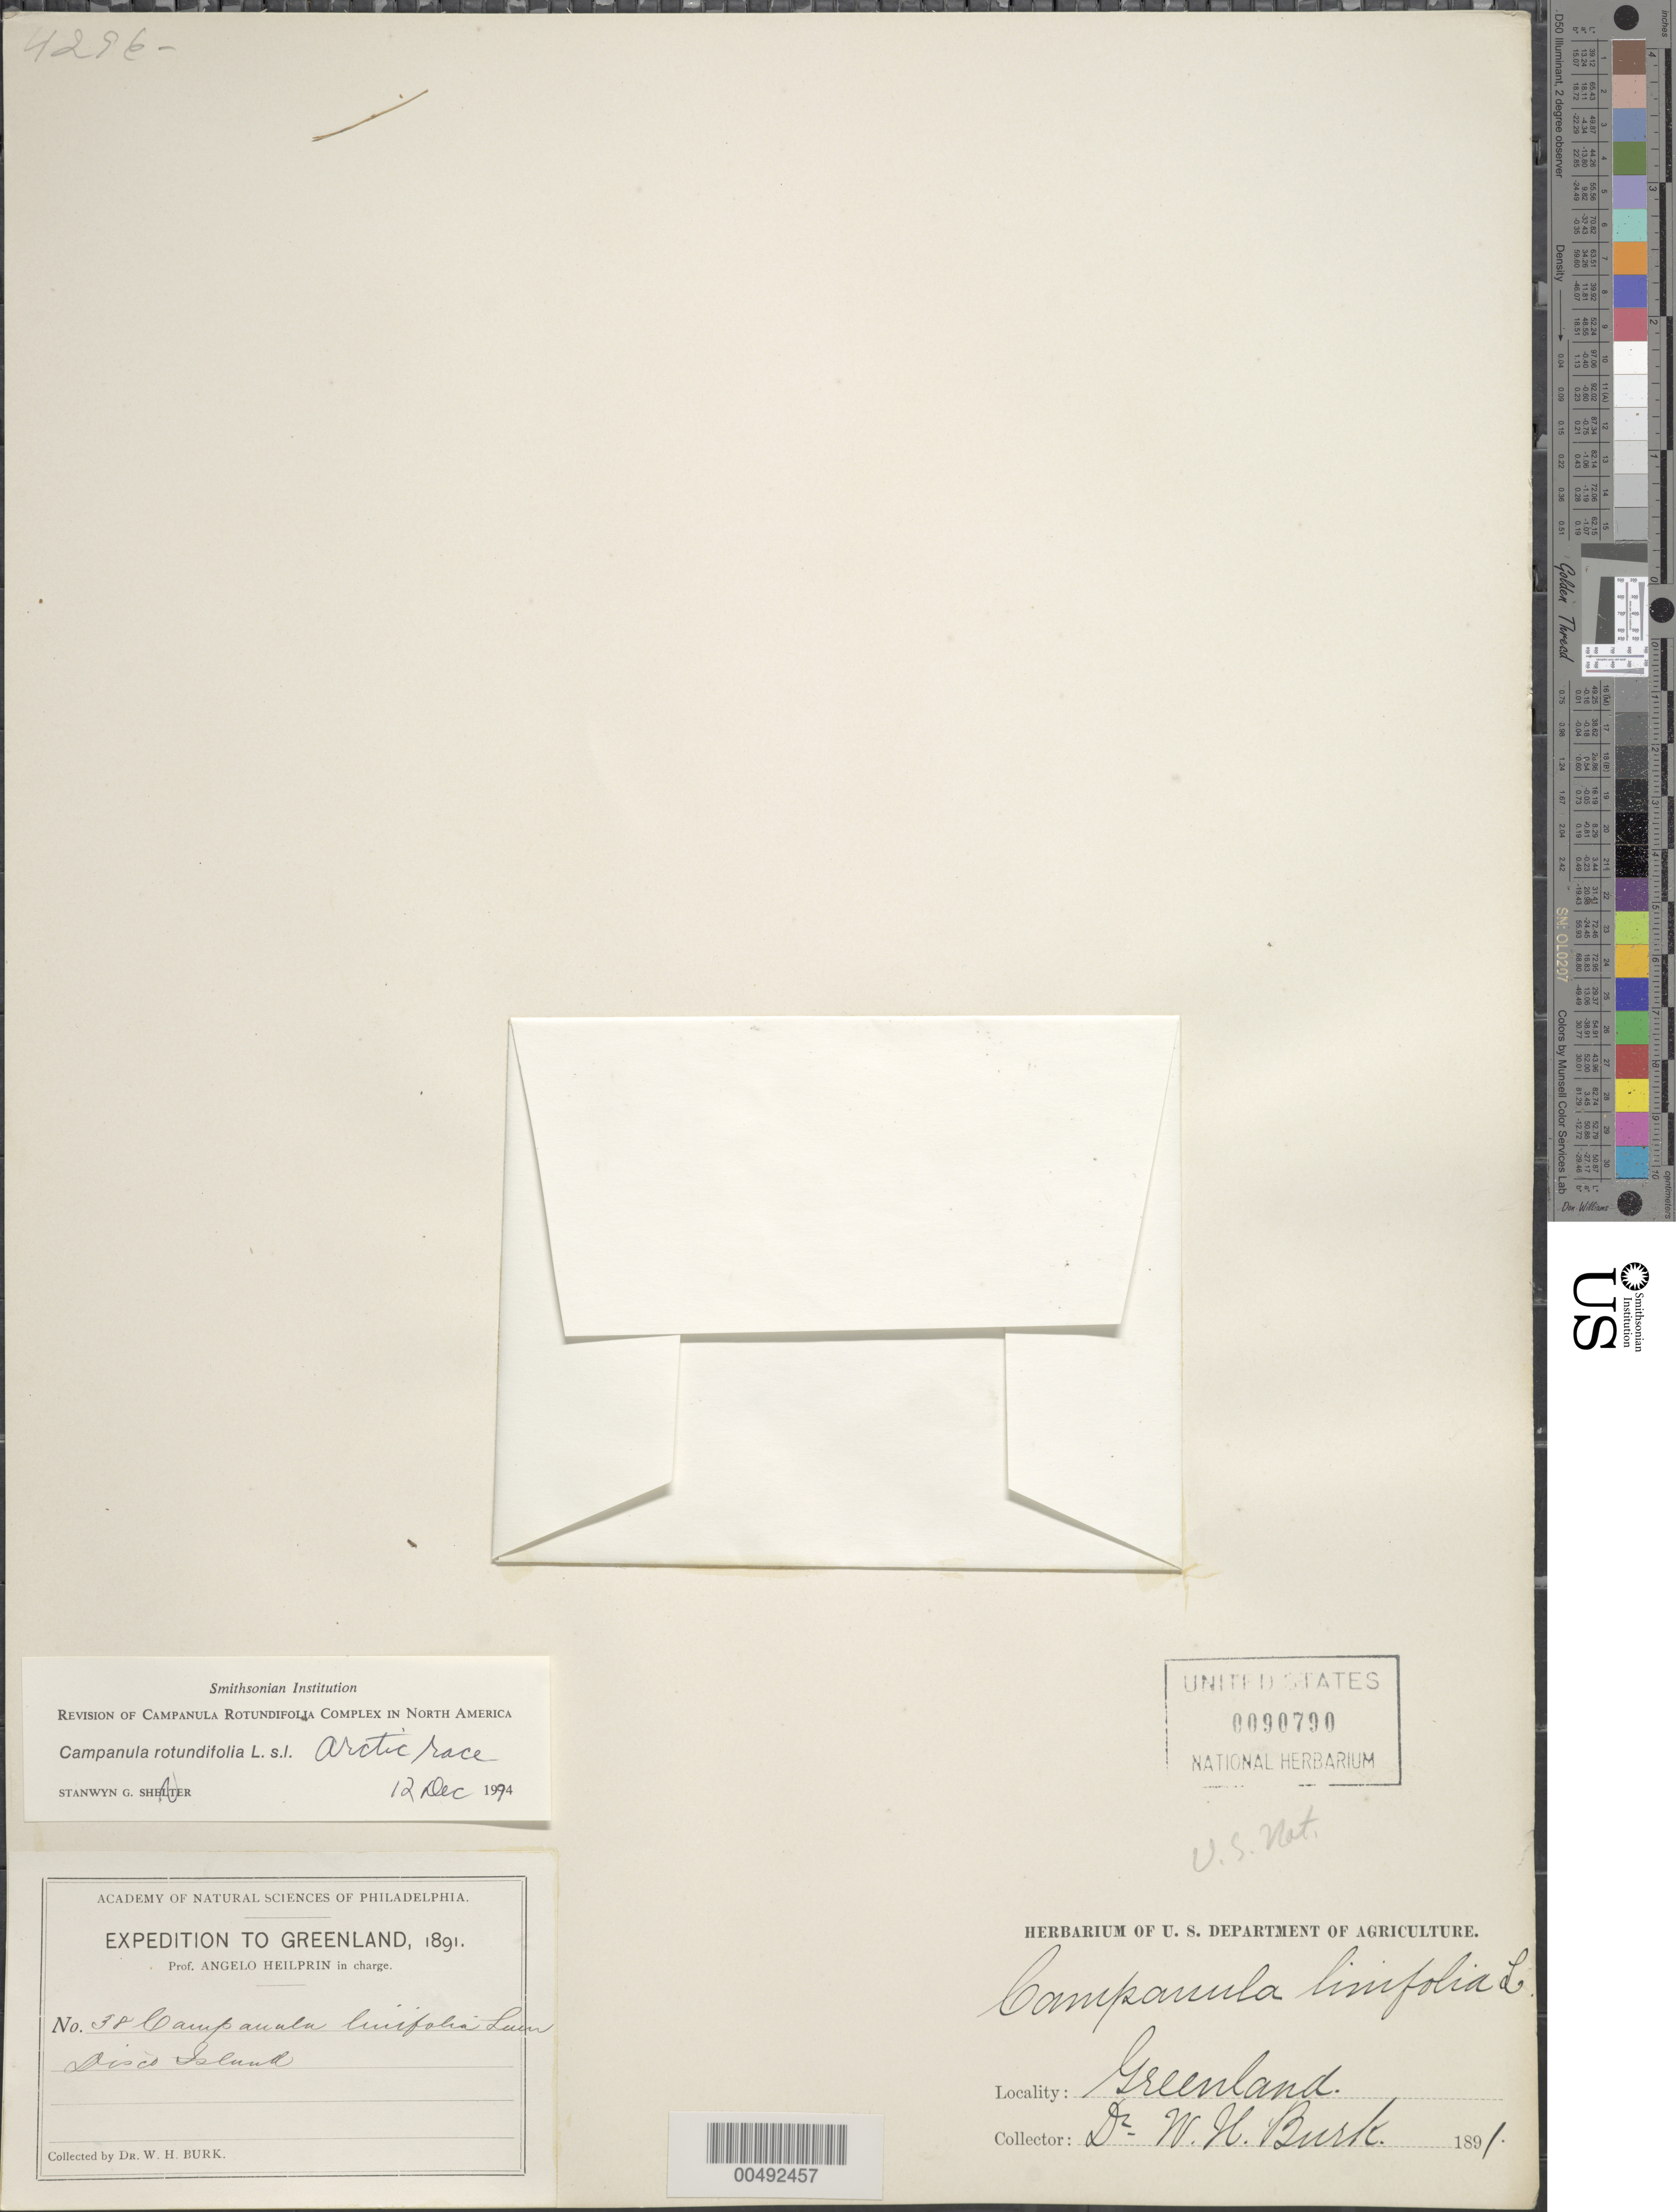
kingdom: Plantae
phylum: Tracheophyta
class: Magnoliopsida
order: Asterales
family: Campanulaceae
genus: Campanula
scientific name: Campanula rotundifolia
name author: L.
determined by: Shetler, Stanwyn G., (US), NMNH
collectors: W. Burk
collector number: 38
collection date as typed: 1891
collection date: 1891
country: Greenland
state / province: Vestgrønland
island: Disko Island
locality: Disco I.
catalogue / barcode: US 90790